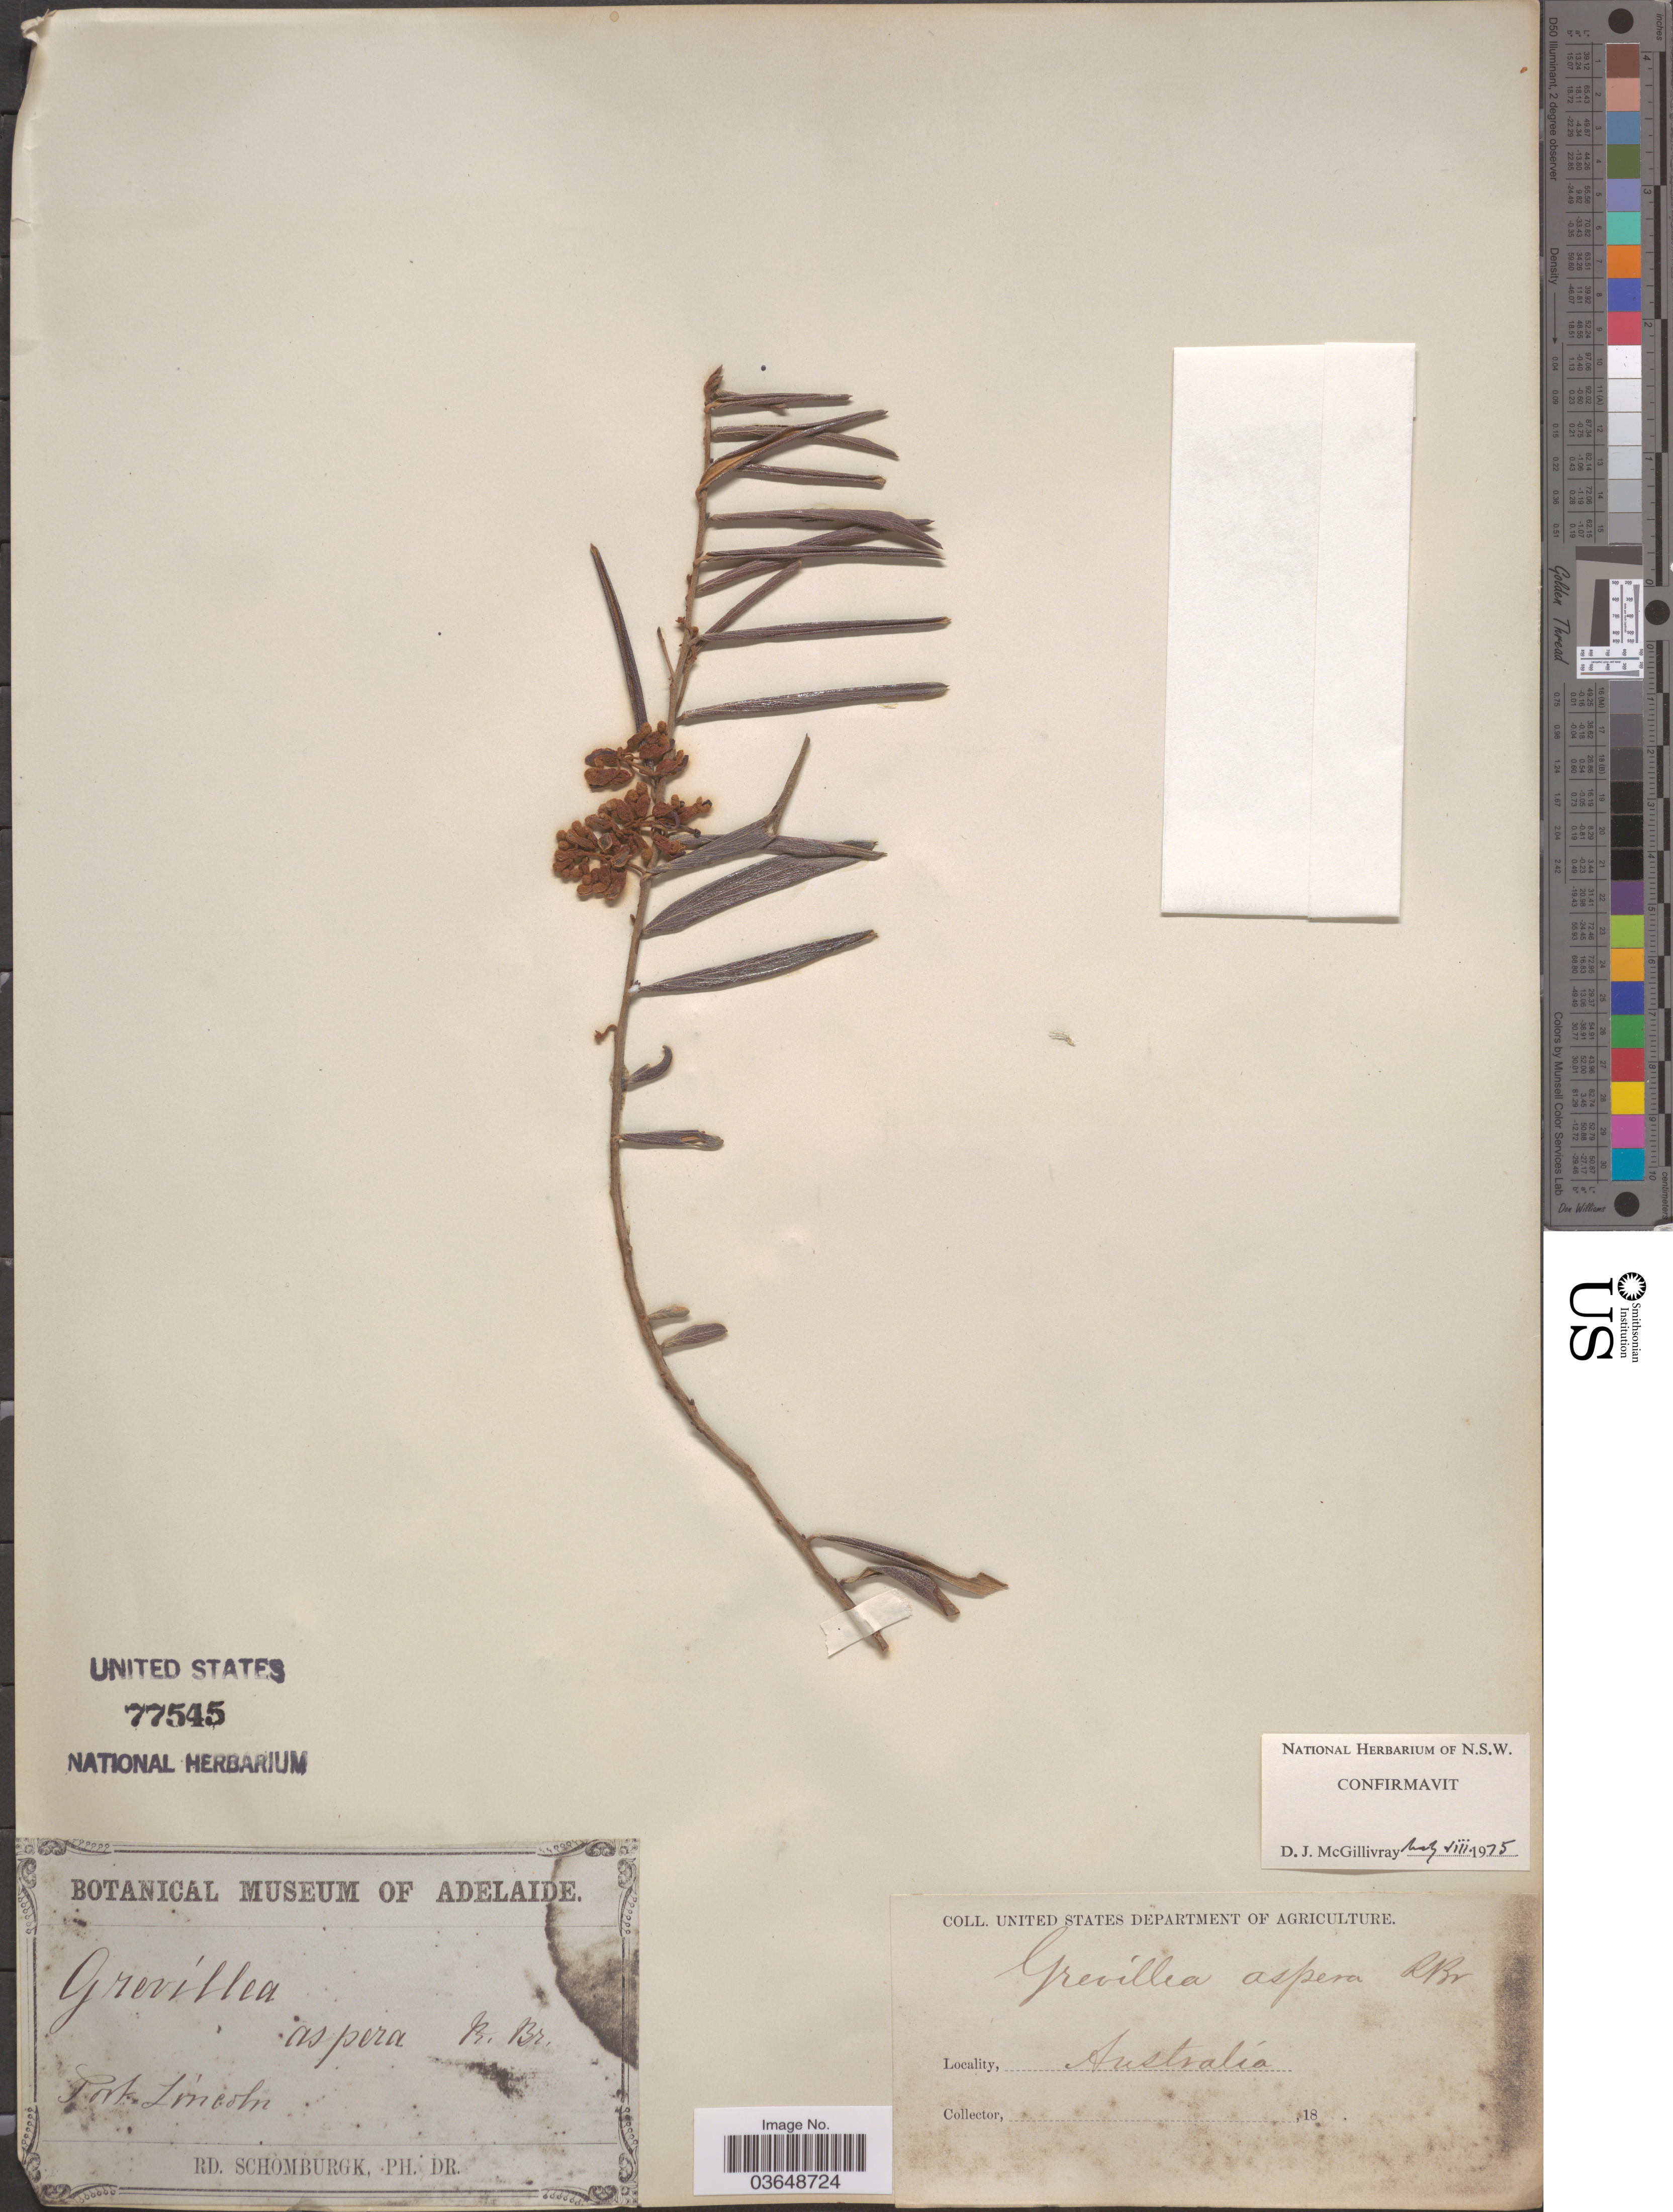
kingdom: Plantae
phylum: Tracheophyta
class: Magnoliopsida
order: Proteales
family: Proteaceae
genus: Grevillea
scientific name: Grevillea aspera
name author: R. Br.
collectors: M. R. Schomburgk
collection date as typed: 18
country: Australia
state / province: South Australia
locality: Port Lincoln.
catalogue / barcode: US 77545